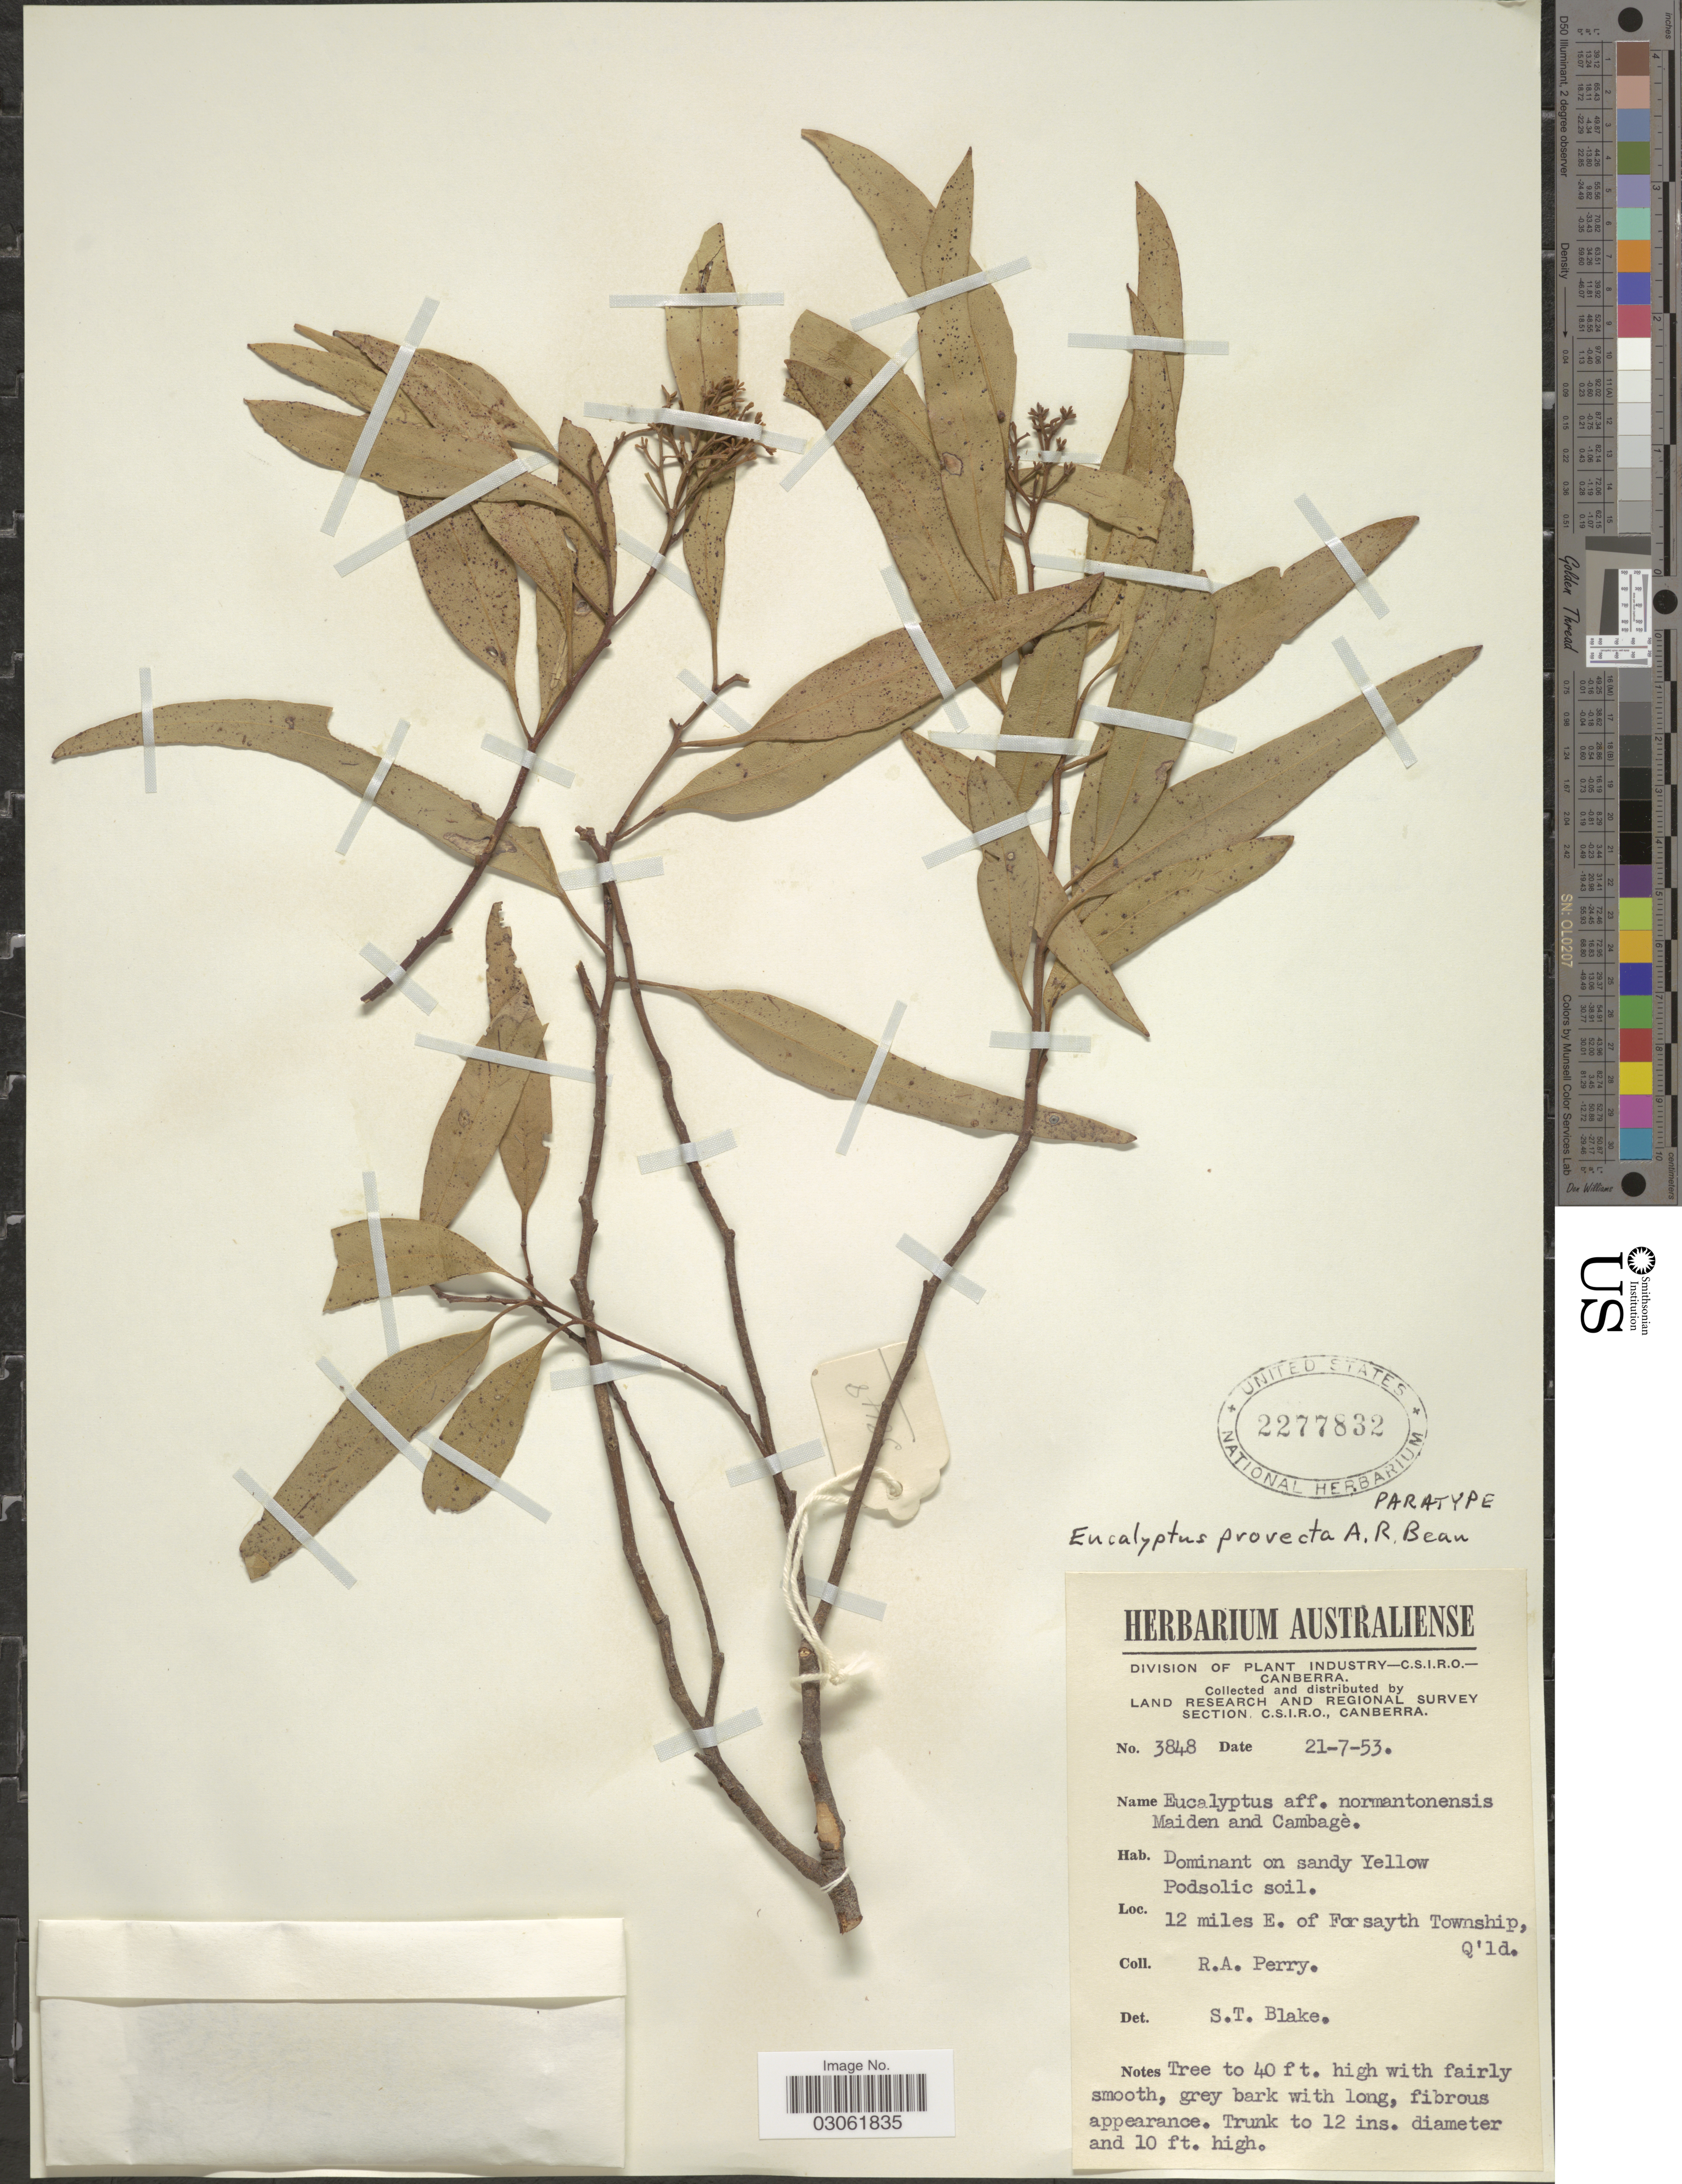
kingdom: Plantae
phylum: Tracheophyta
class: Magnoliopsida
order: Myrtales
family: Myrtaceae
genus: Eucalyptus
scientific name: Eucalyptus provecta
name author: A.R. Bean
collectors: Perry, R. A.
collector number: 3848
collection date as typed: Transcribed d/m/y: 21/7/53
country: Australia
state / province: Queensland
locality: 12 miles E. of Forsayth Township.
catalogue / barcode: US 2277832